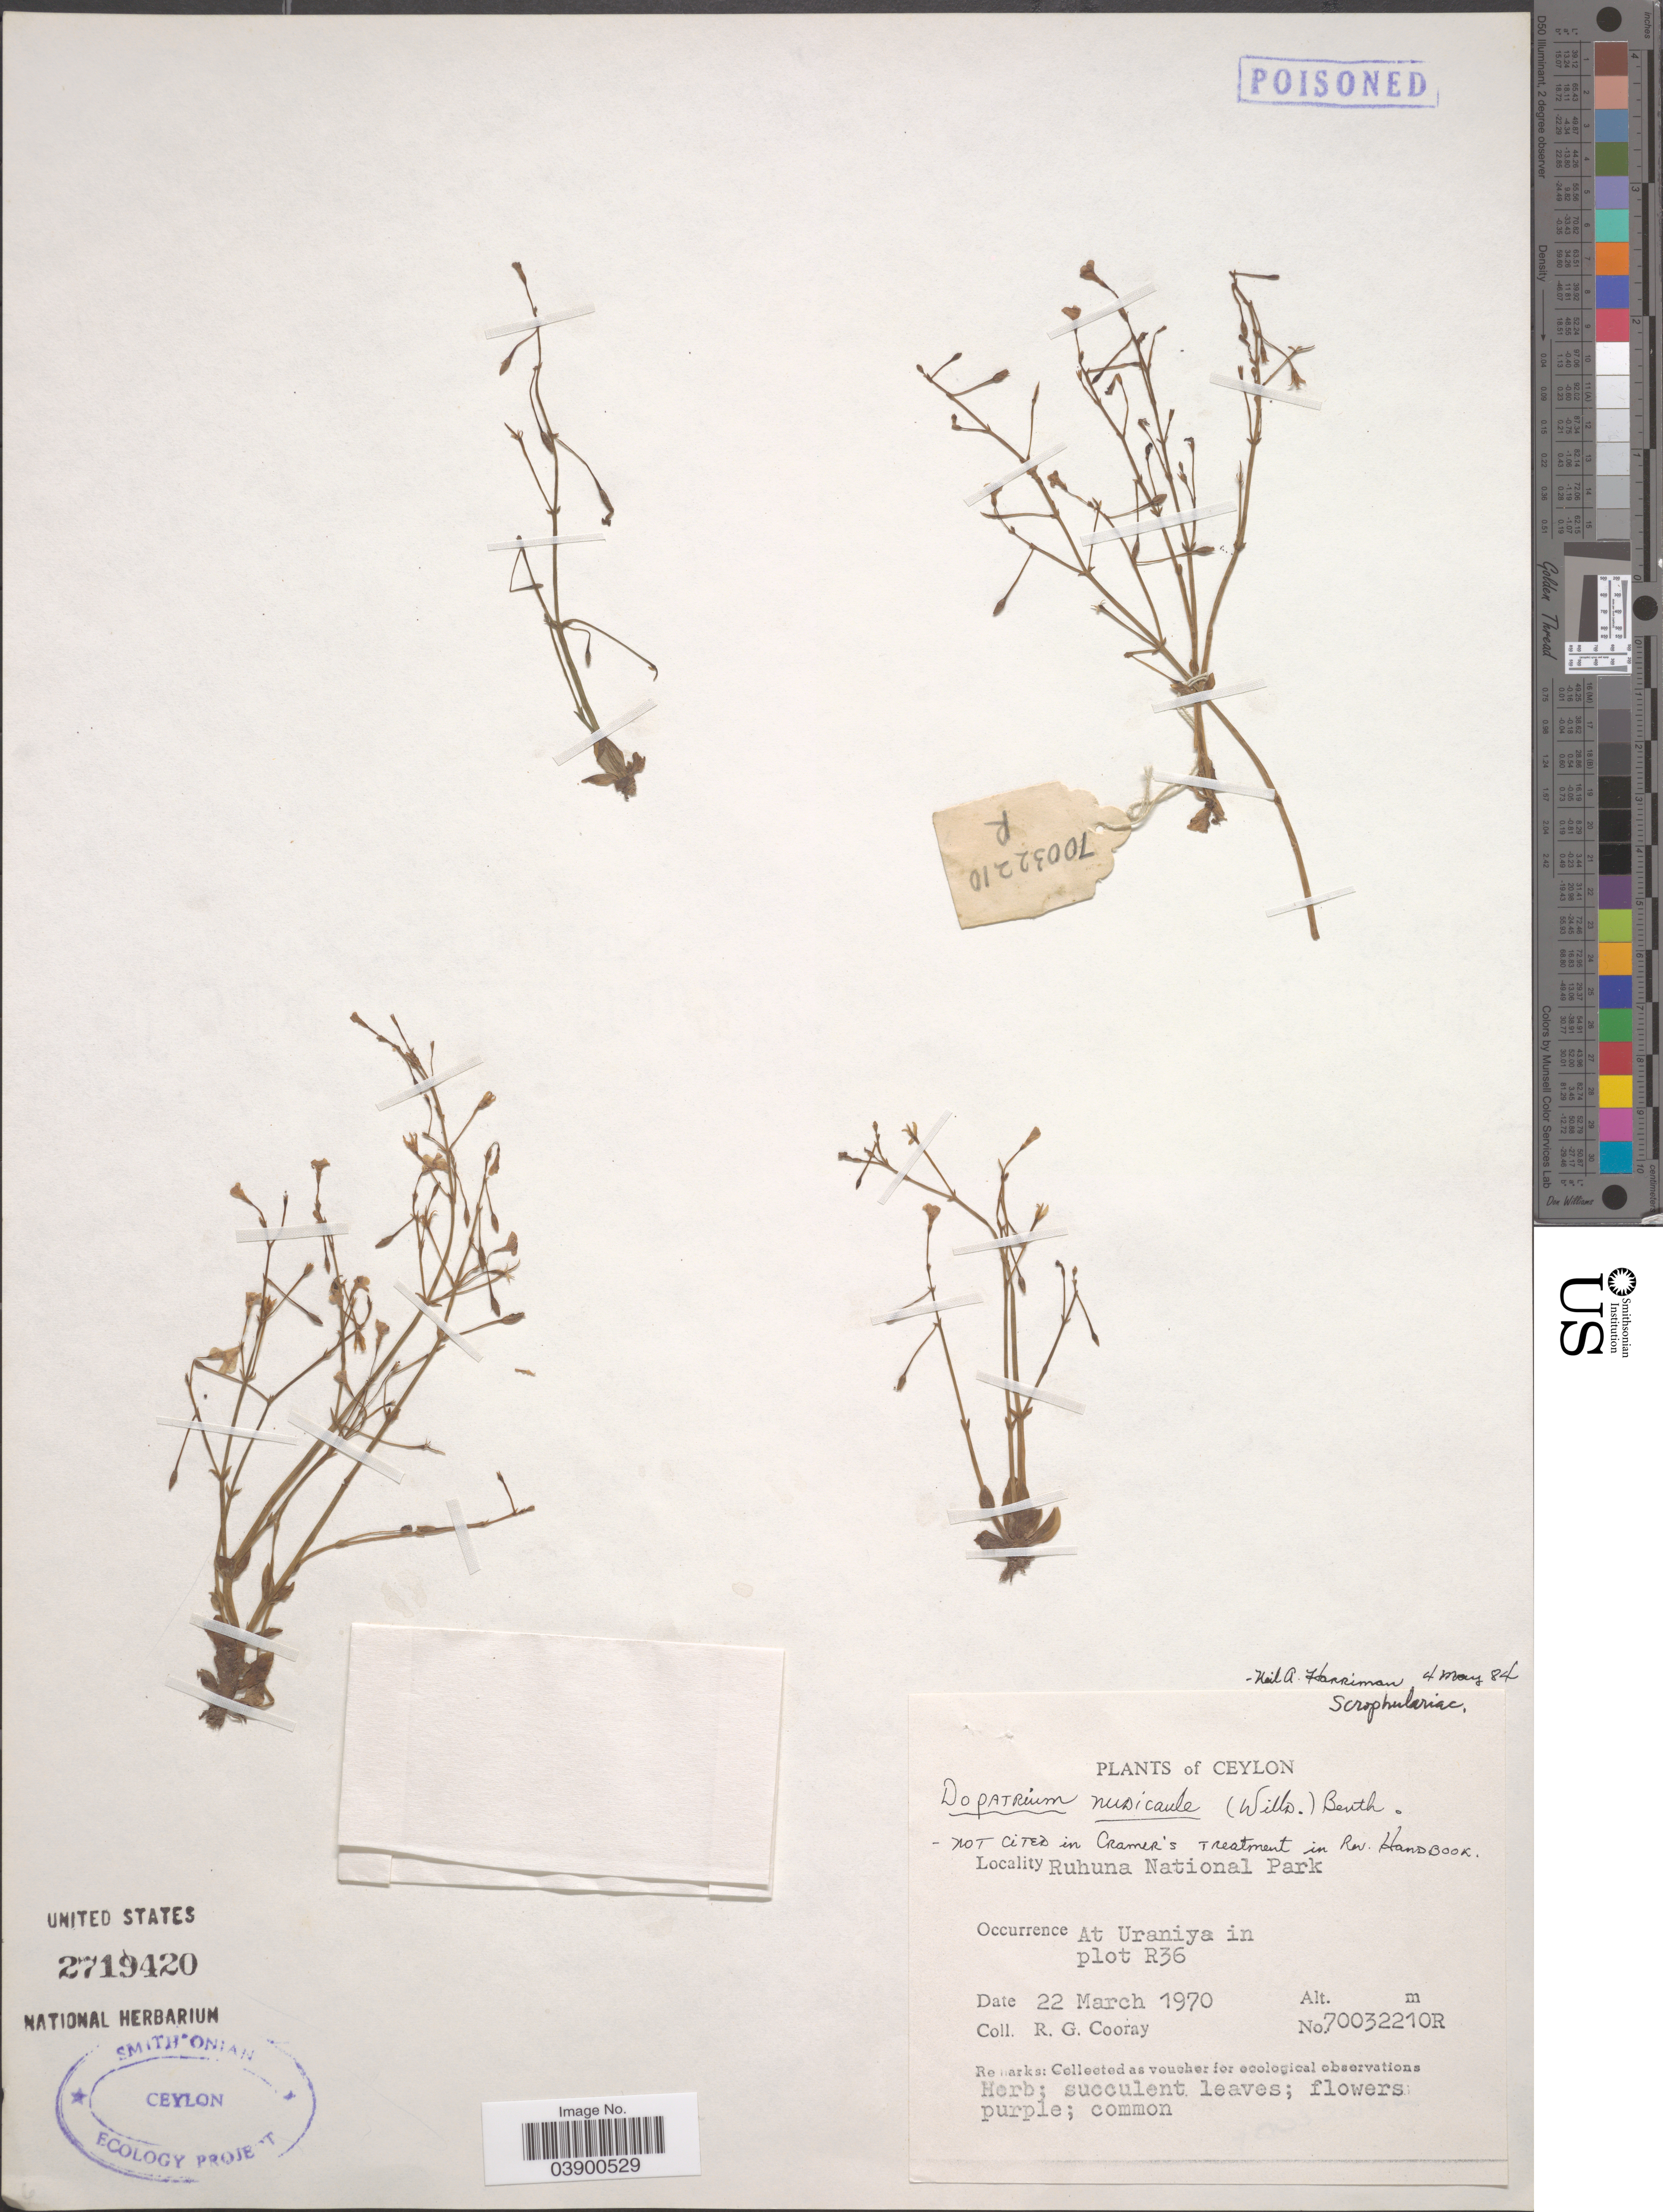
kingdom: Plantae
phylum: Tracheophyta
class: Magnoliopsida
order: Lamiales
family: Plantaginaceae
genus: Dopatrium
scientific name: Dopatrium nudicaule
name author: (Willd.) Benth.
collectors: R. Cooray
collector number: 70032210R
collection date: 1970-03-22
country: Sri Lanka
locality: Ruhuna National Park. At Uraniya in plot R36.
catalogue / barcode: US 2719420